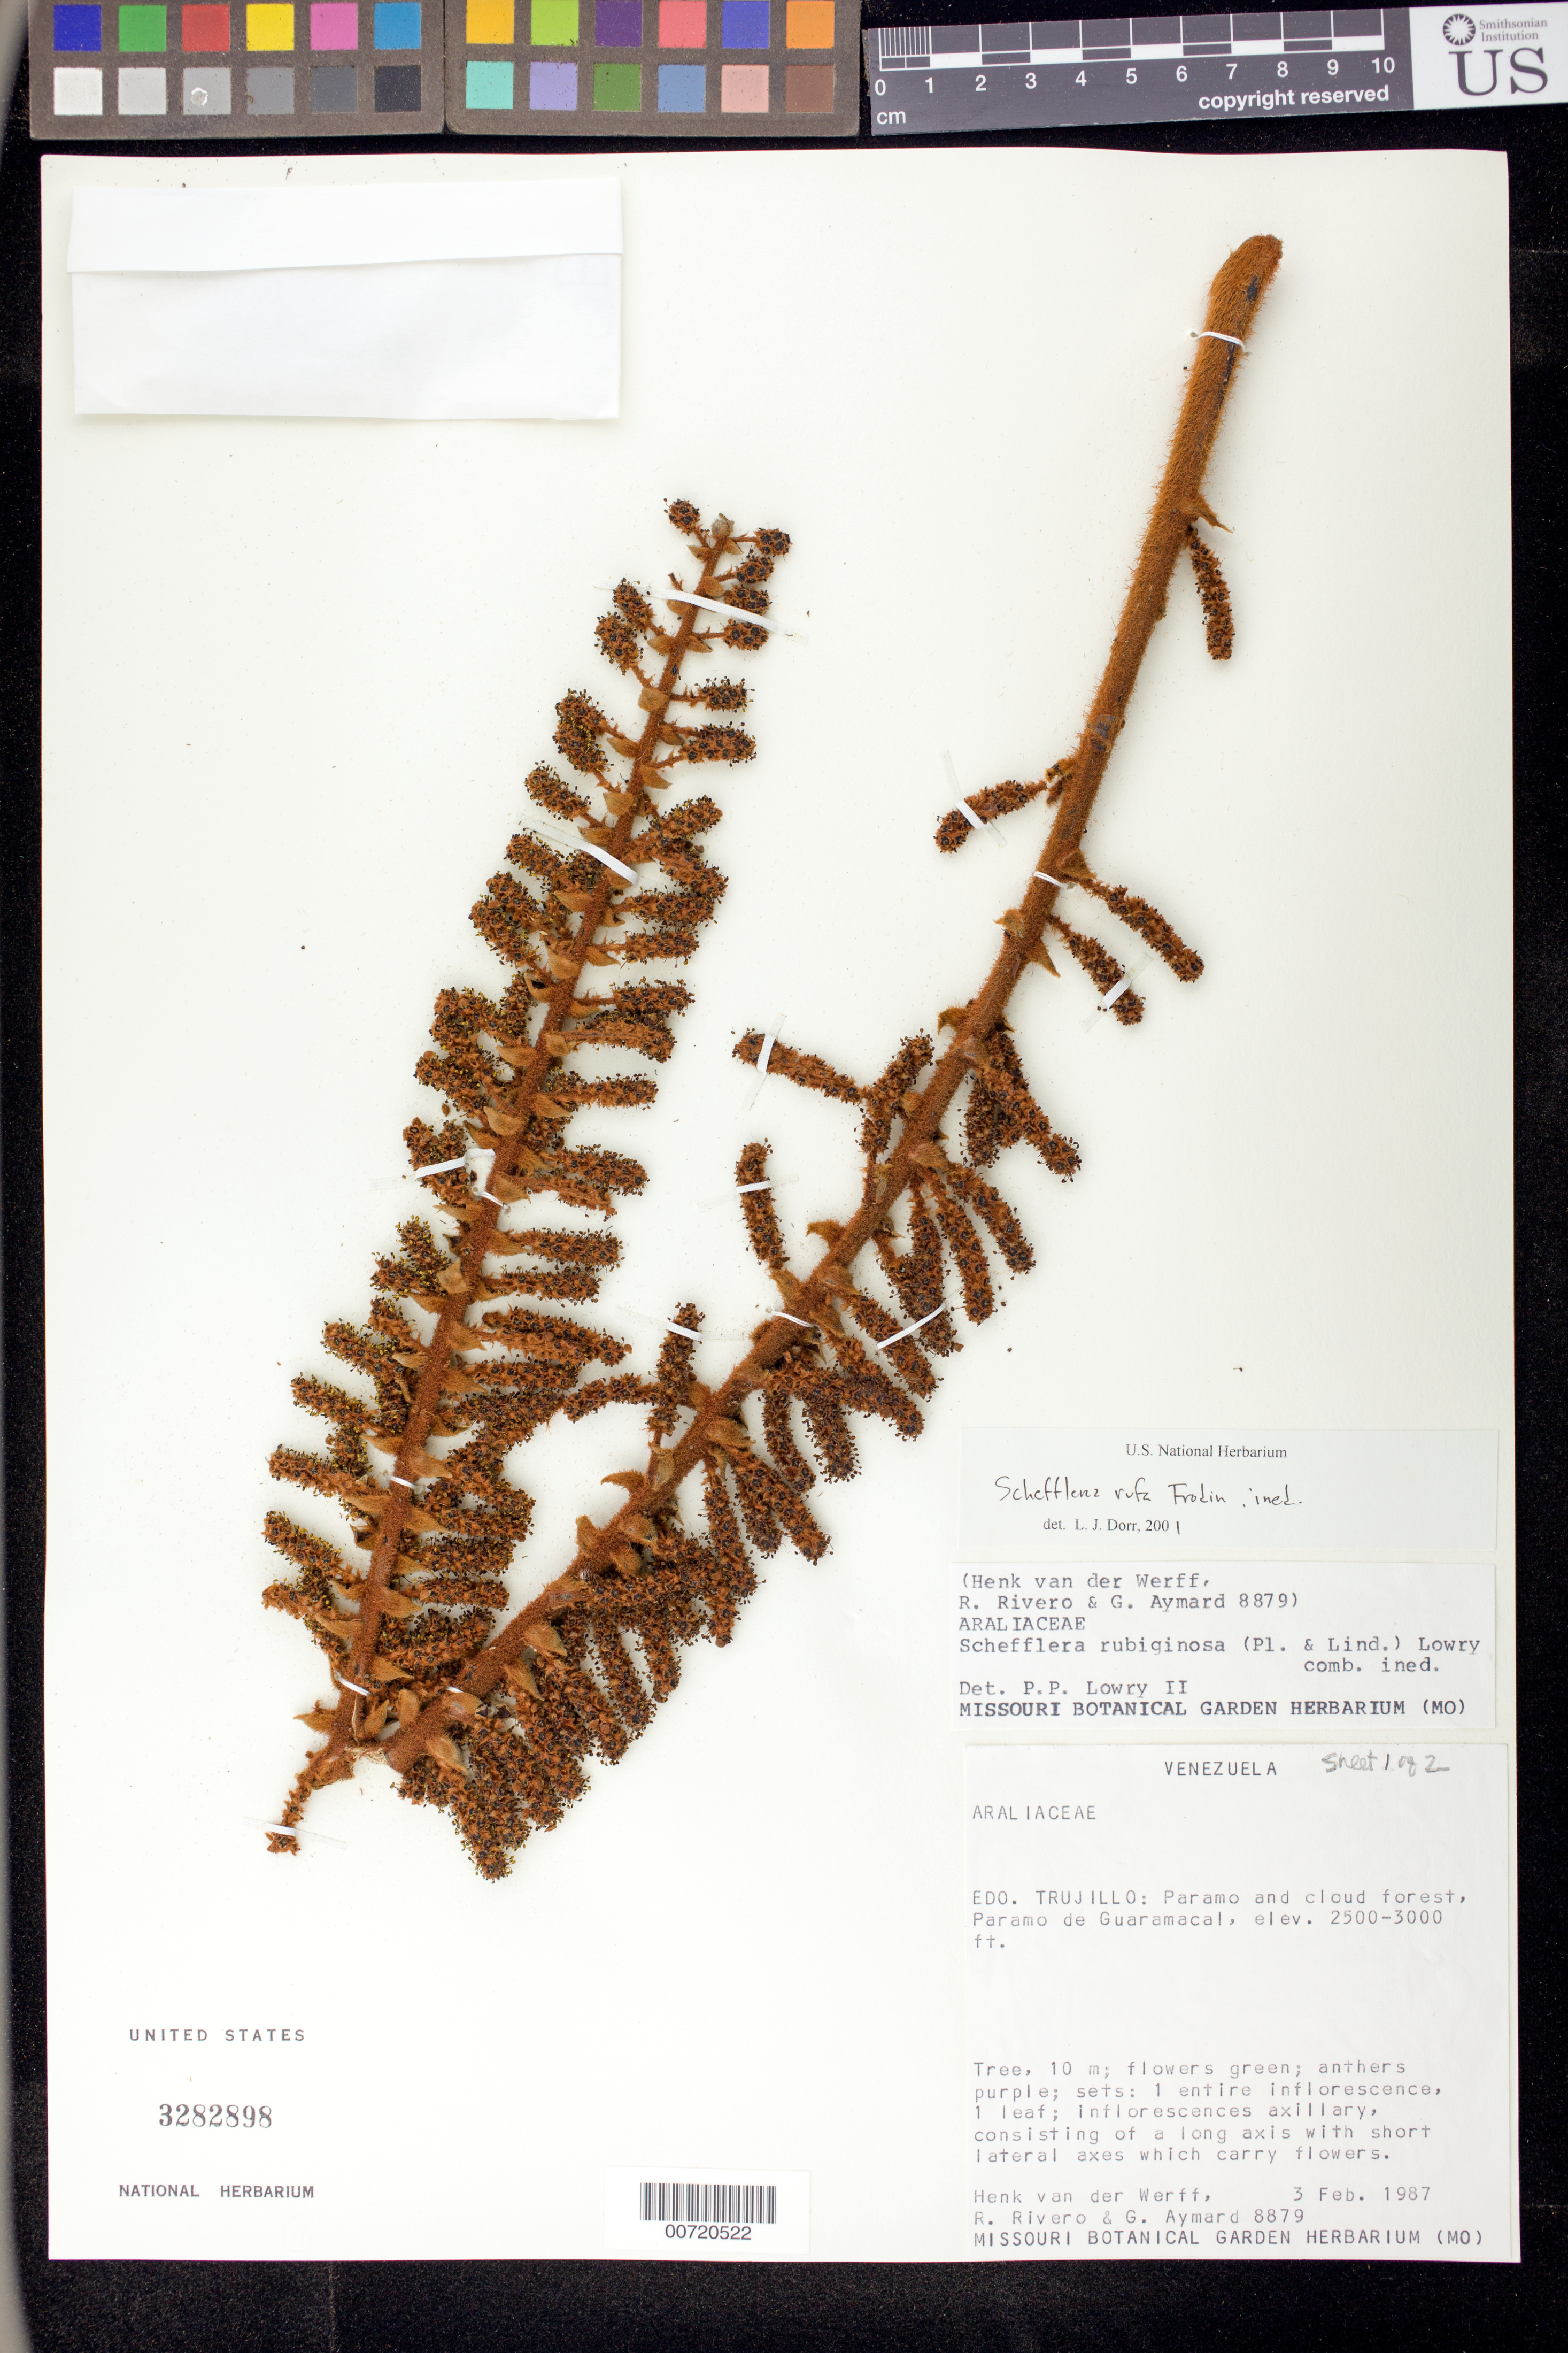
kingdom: Plantae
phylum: Tracheophyta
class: Magnoliopsida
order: Apiales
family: Araliaceae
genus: Schefflera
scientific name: Schefflera rufa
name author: Frodin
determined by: Dorr, L. J., (BOT), Smithsonian Institution - National Museum of Natural History (UNITED STATES)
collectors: H. van der Werff, R. Rivero & G. A. Aymard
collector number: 8879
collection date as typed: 03 Feb 1987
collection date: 1987-02-03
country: Venezuela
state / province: Trujillo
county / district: Boconó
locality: Páramo de Guaramacal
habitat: Páramo and cloud forest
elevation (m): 762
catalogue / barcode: US 3282898